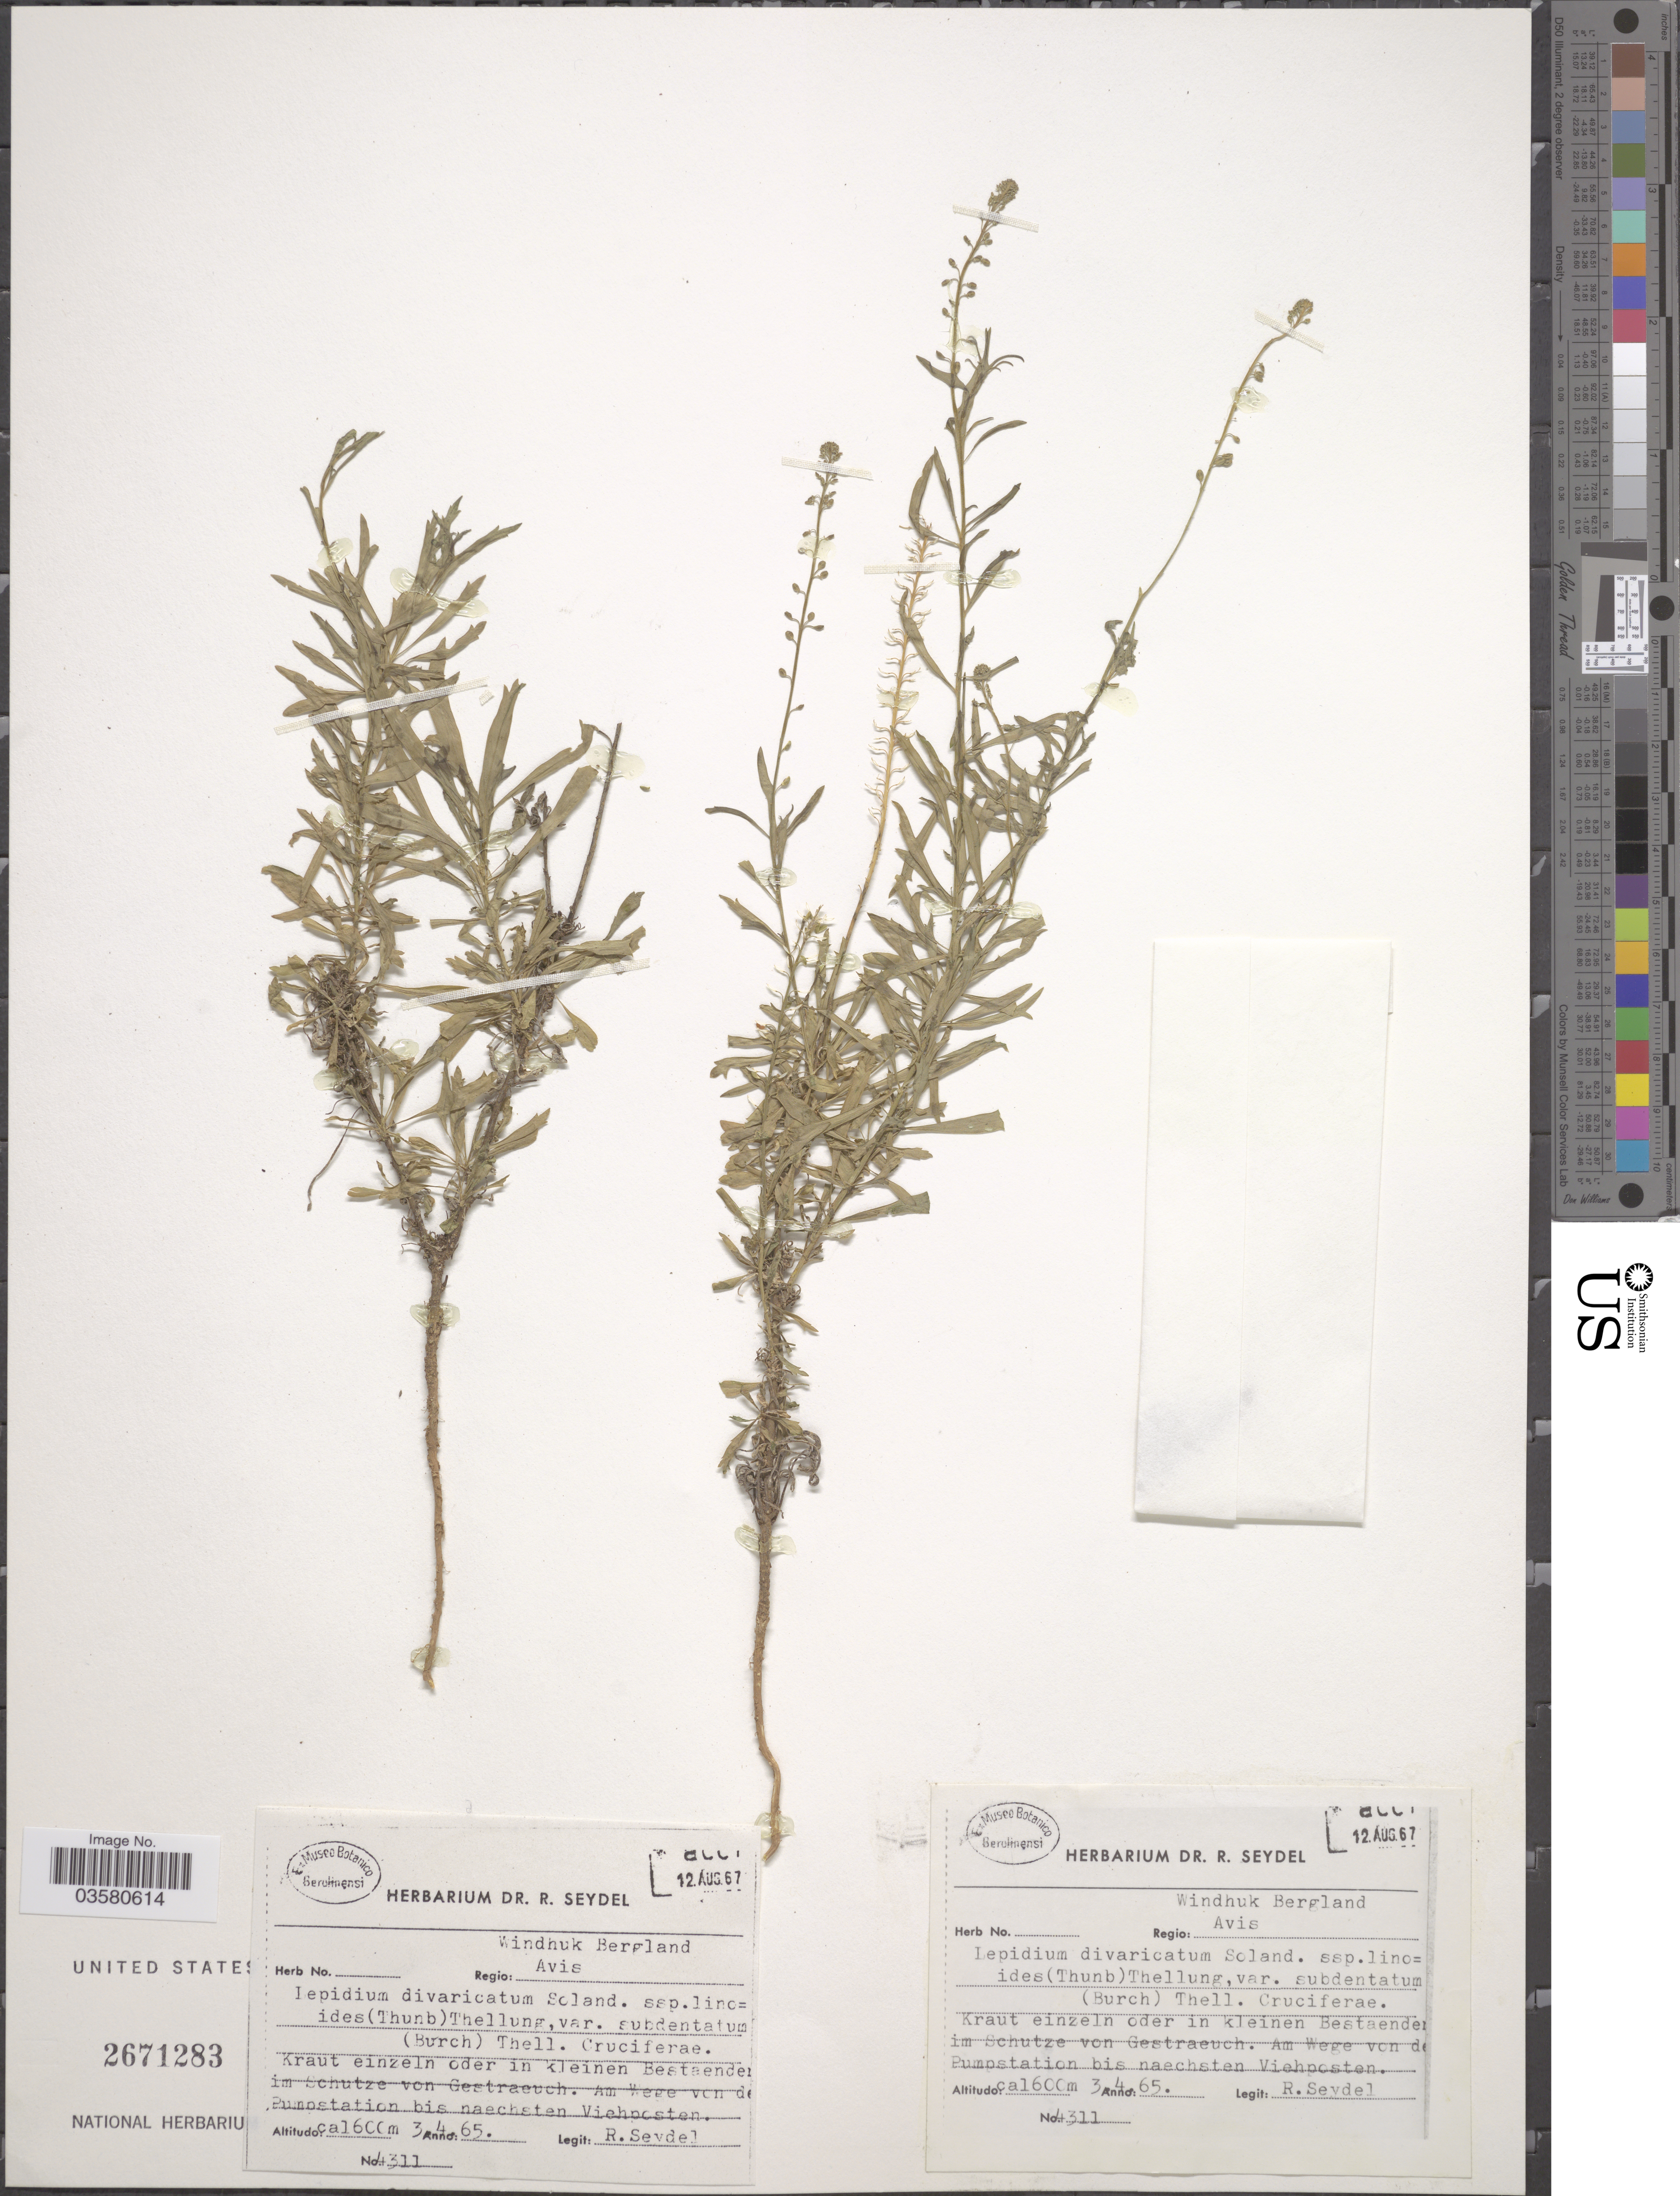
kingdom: Plantae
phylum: Tracheophyta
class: Magnoliopsida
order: Brassicales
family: Brassicaceae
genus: Lepidium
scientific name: Lepidium divaricatum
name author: Aiton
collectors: R. Seydel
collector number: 4311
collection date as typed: Transcribed d/m/y: 3/4/65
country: Namibia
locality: Regio: Windhuk Bergland Avis. Am Wege von de Pumpstation bis naechsten Viehposten.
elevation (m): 1600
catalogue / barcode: US 2671283